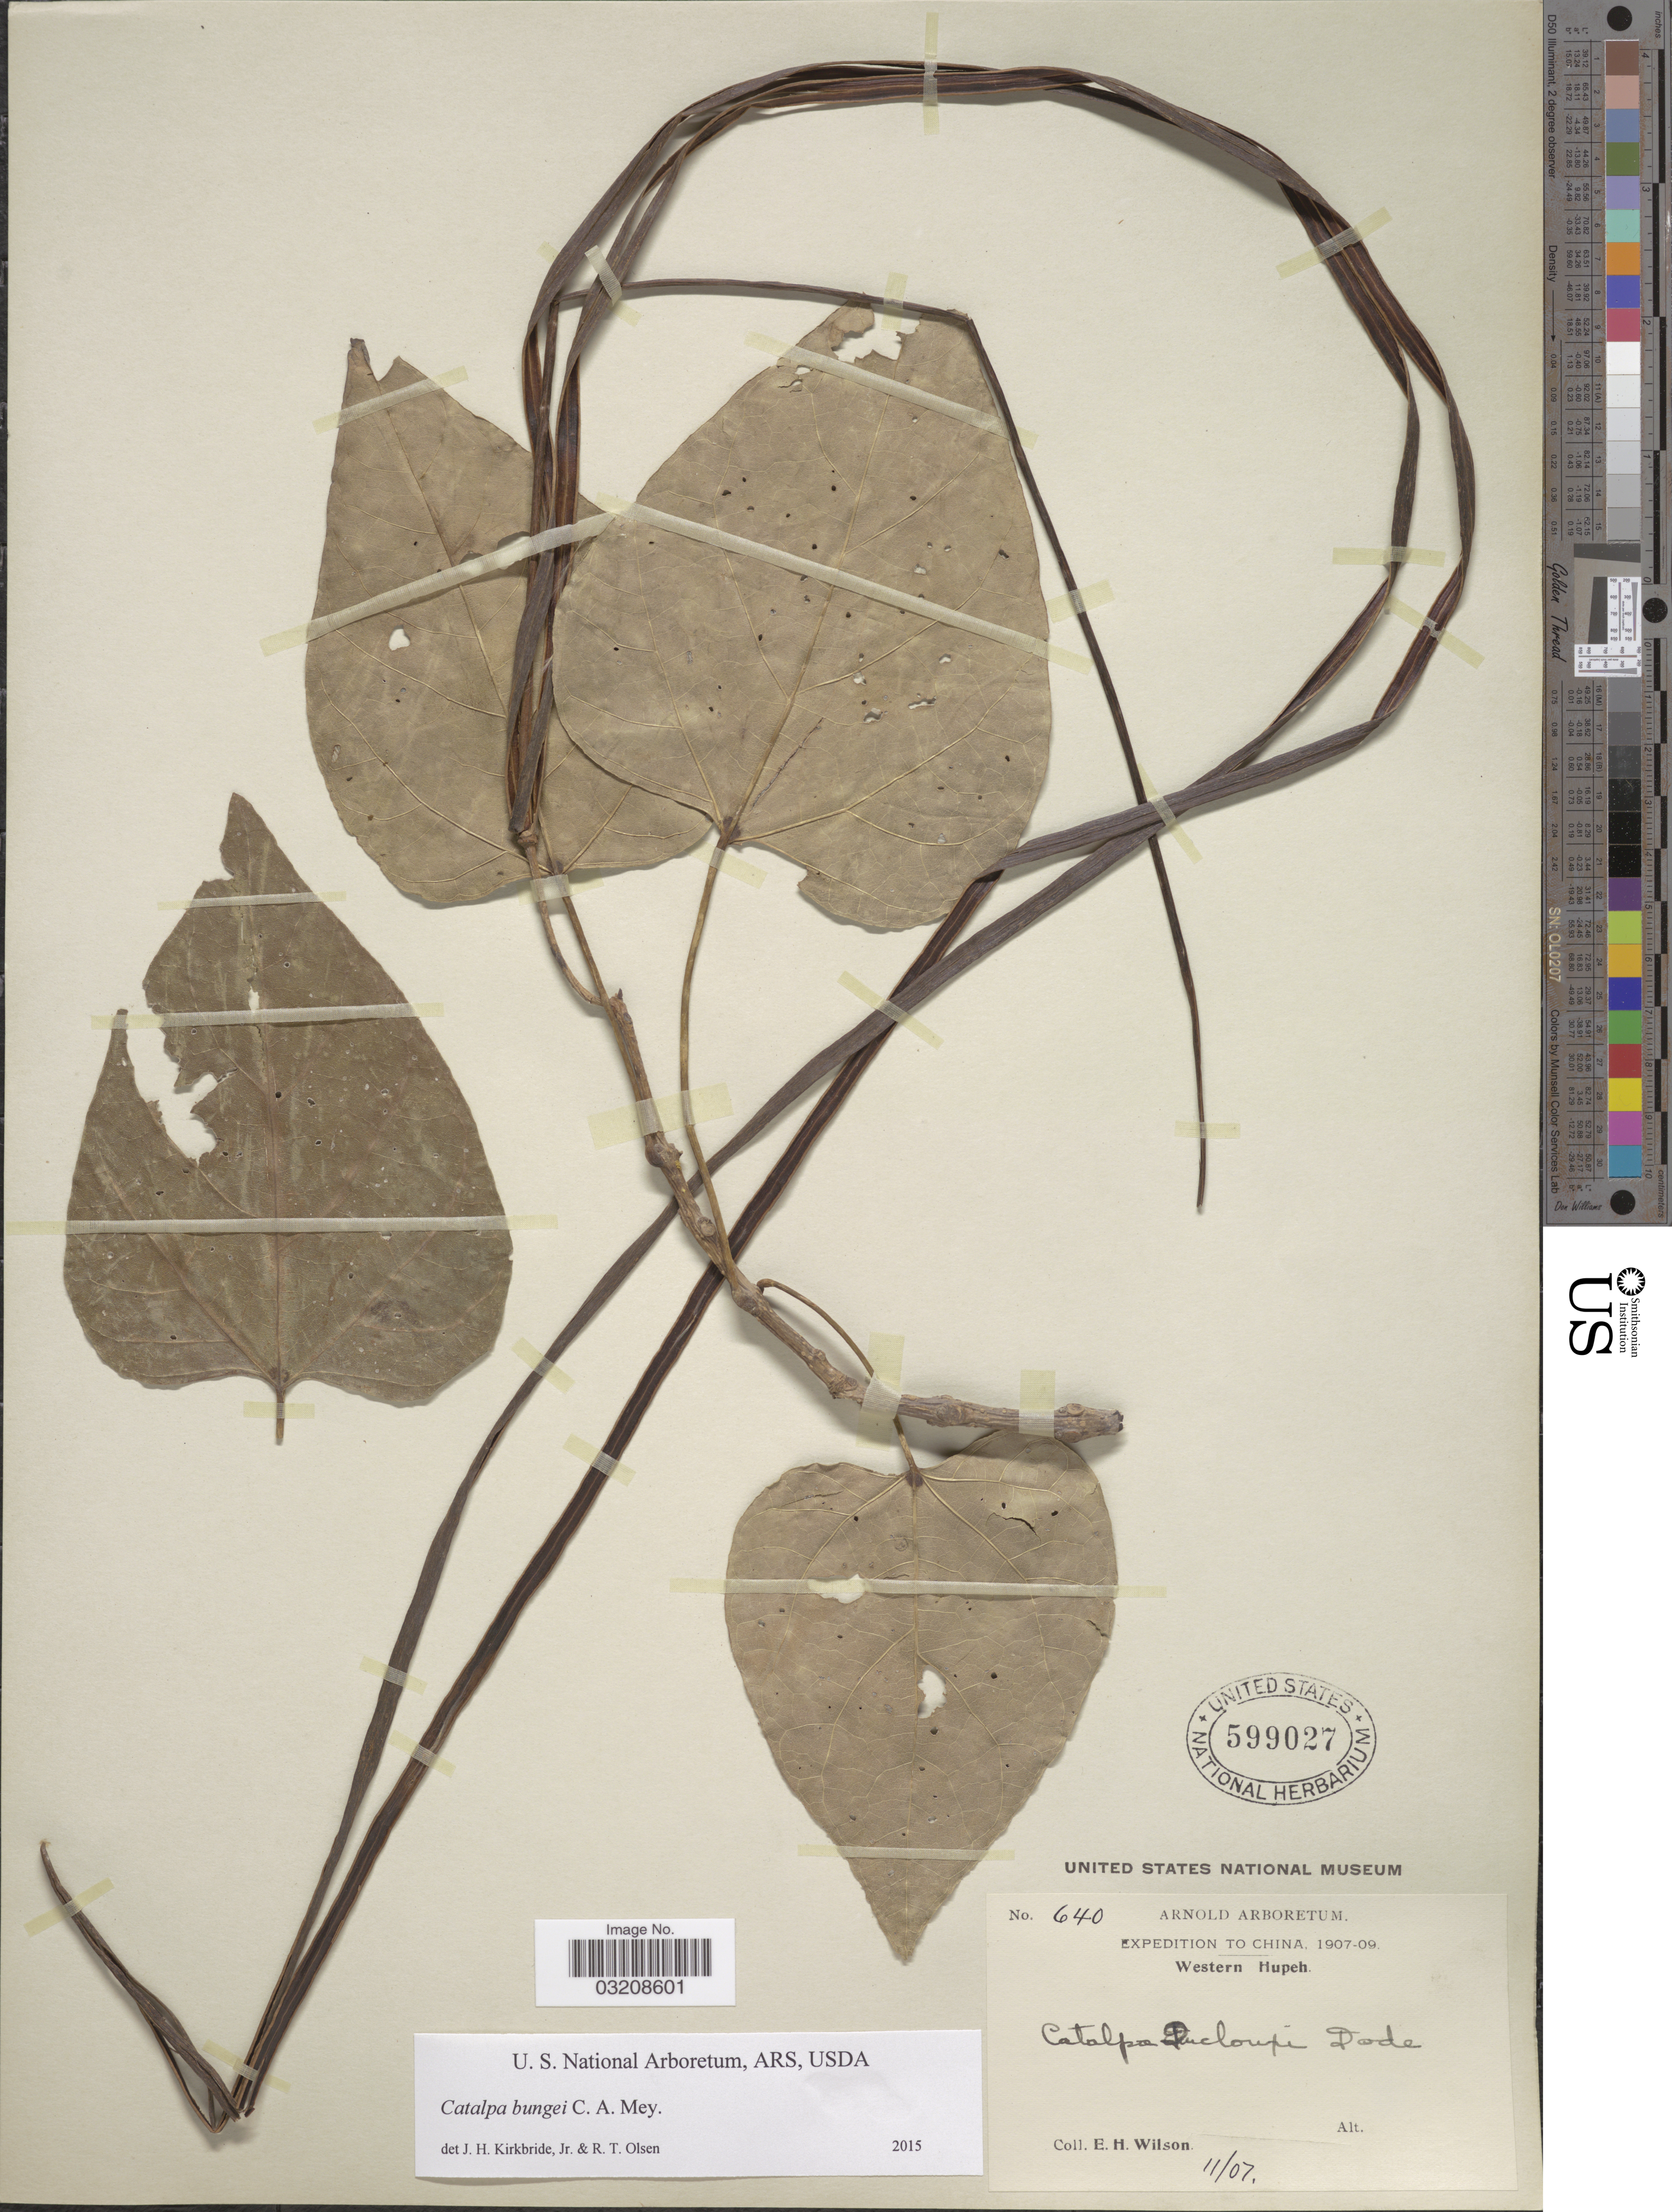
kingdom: Plantae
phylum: Tracheophyta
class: Magnoliopsida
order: Lamiales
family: Bignoniaceae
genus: Catalpa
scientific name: Catalpa bungei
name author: C.A. Mey.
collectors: E. Wilson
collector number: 640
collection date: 1907-11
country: China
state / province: Hubei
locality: Western Hupeh.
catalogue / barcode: US 599027